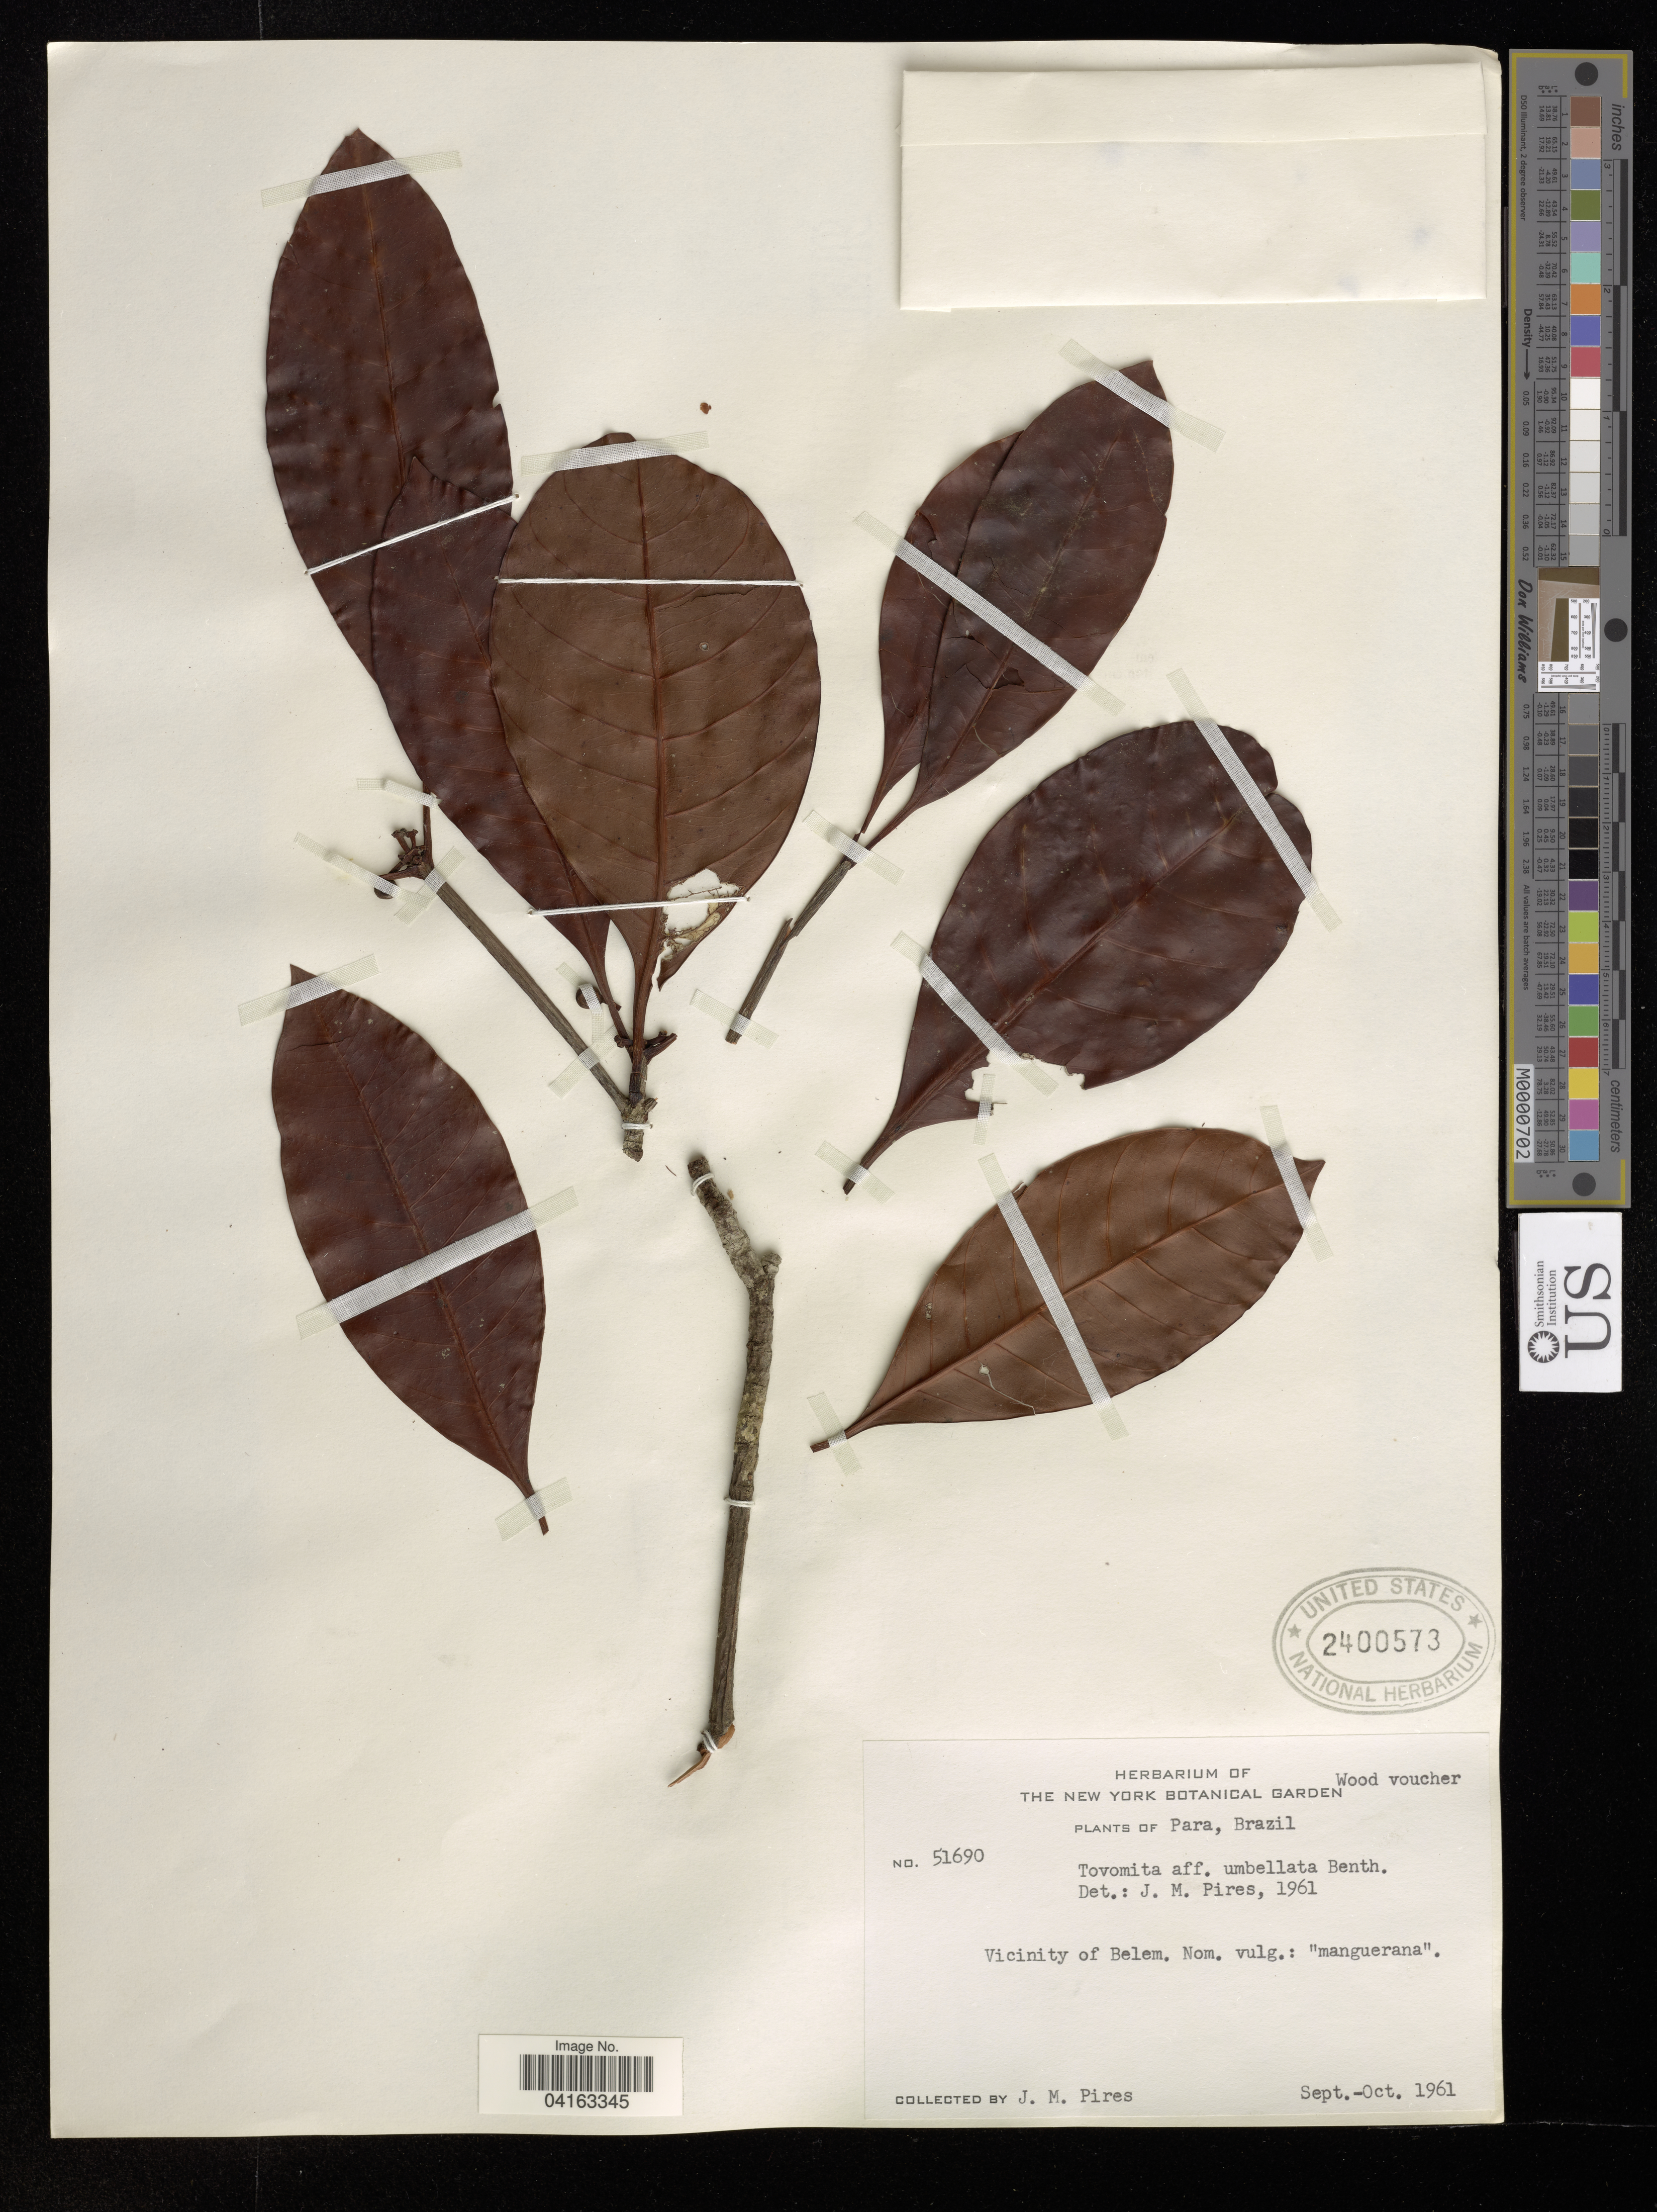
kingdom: Plantae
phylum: Tracheophyta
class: Magnoliopsida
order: Malpighiales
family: Clusiaceae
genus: Tovomita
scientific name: Tovomita umbellata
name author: Benth.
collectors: J. M. Pires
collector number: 51690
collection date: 1961-09/1961-10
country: Brazil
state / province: Pará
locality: Vicinity of Belem.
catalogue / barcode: US 2400573